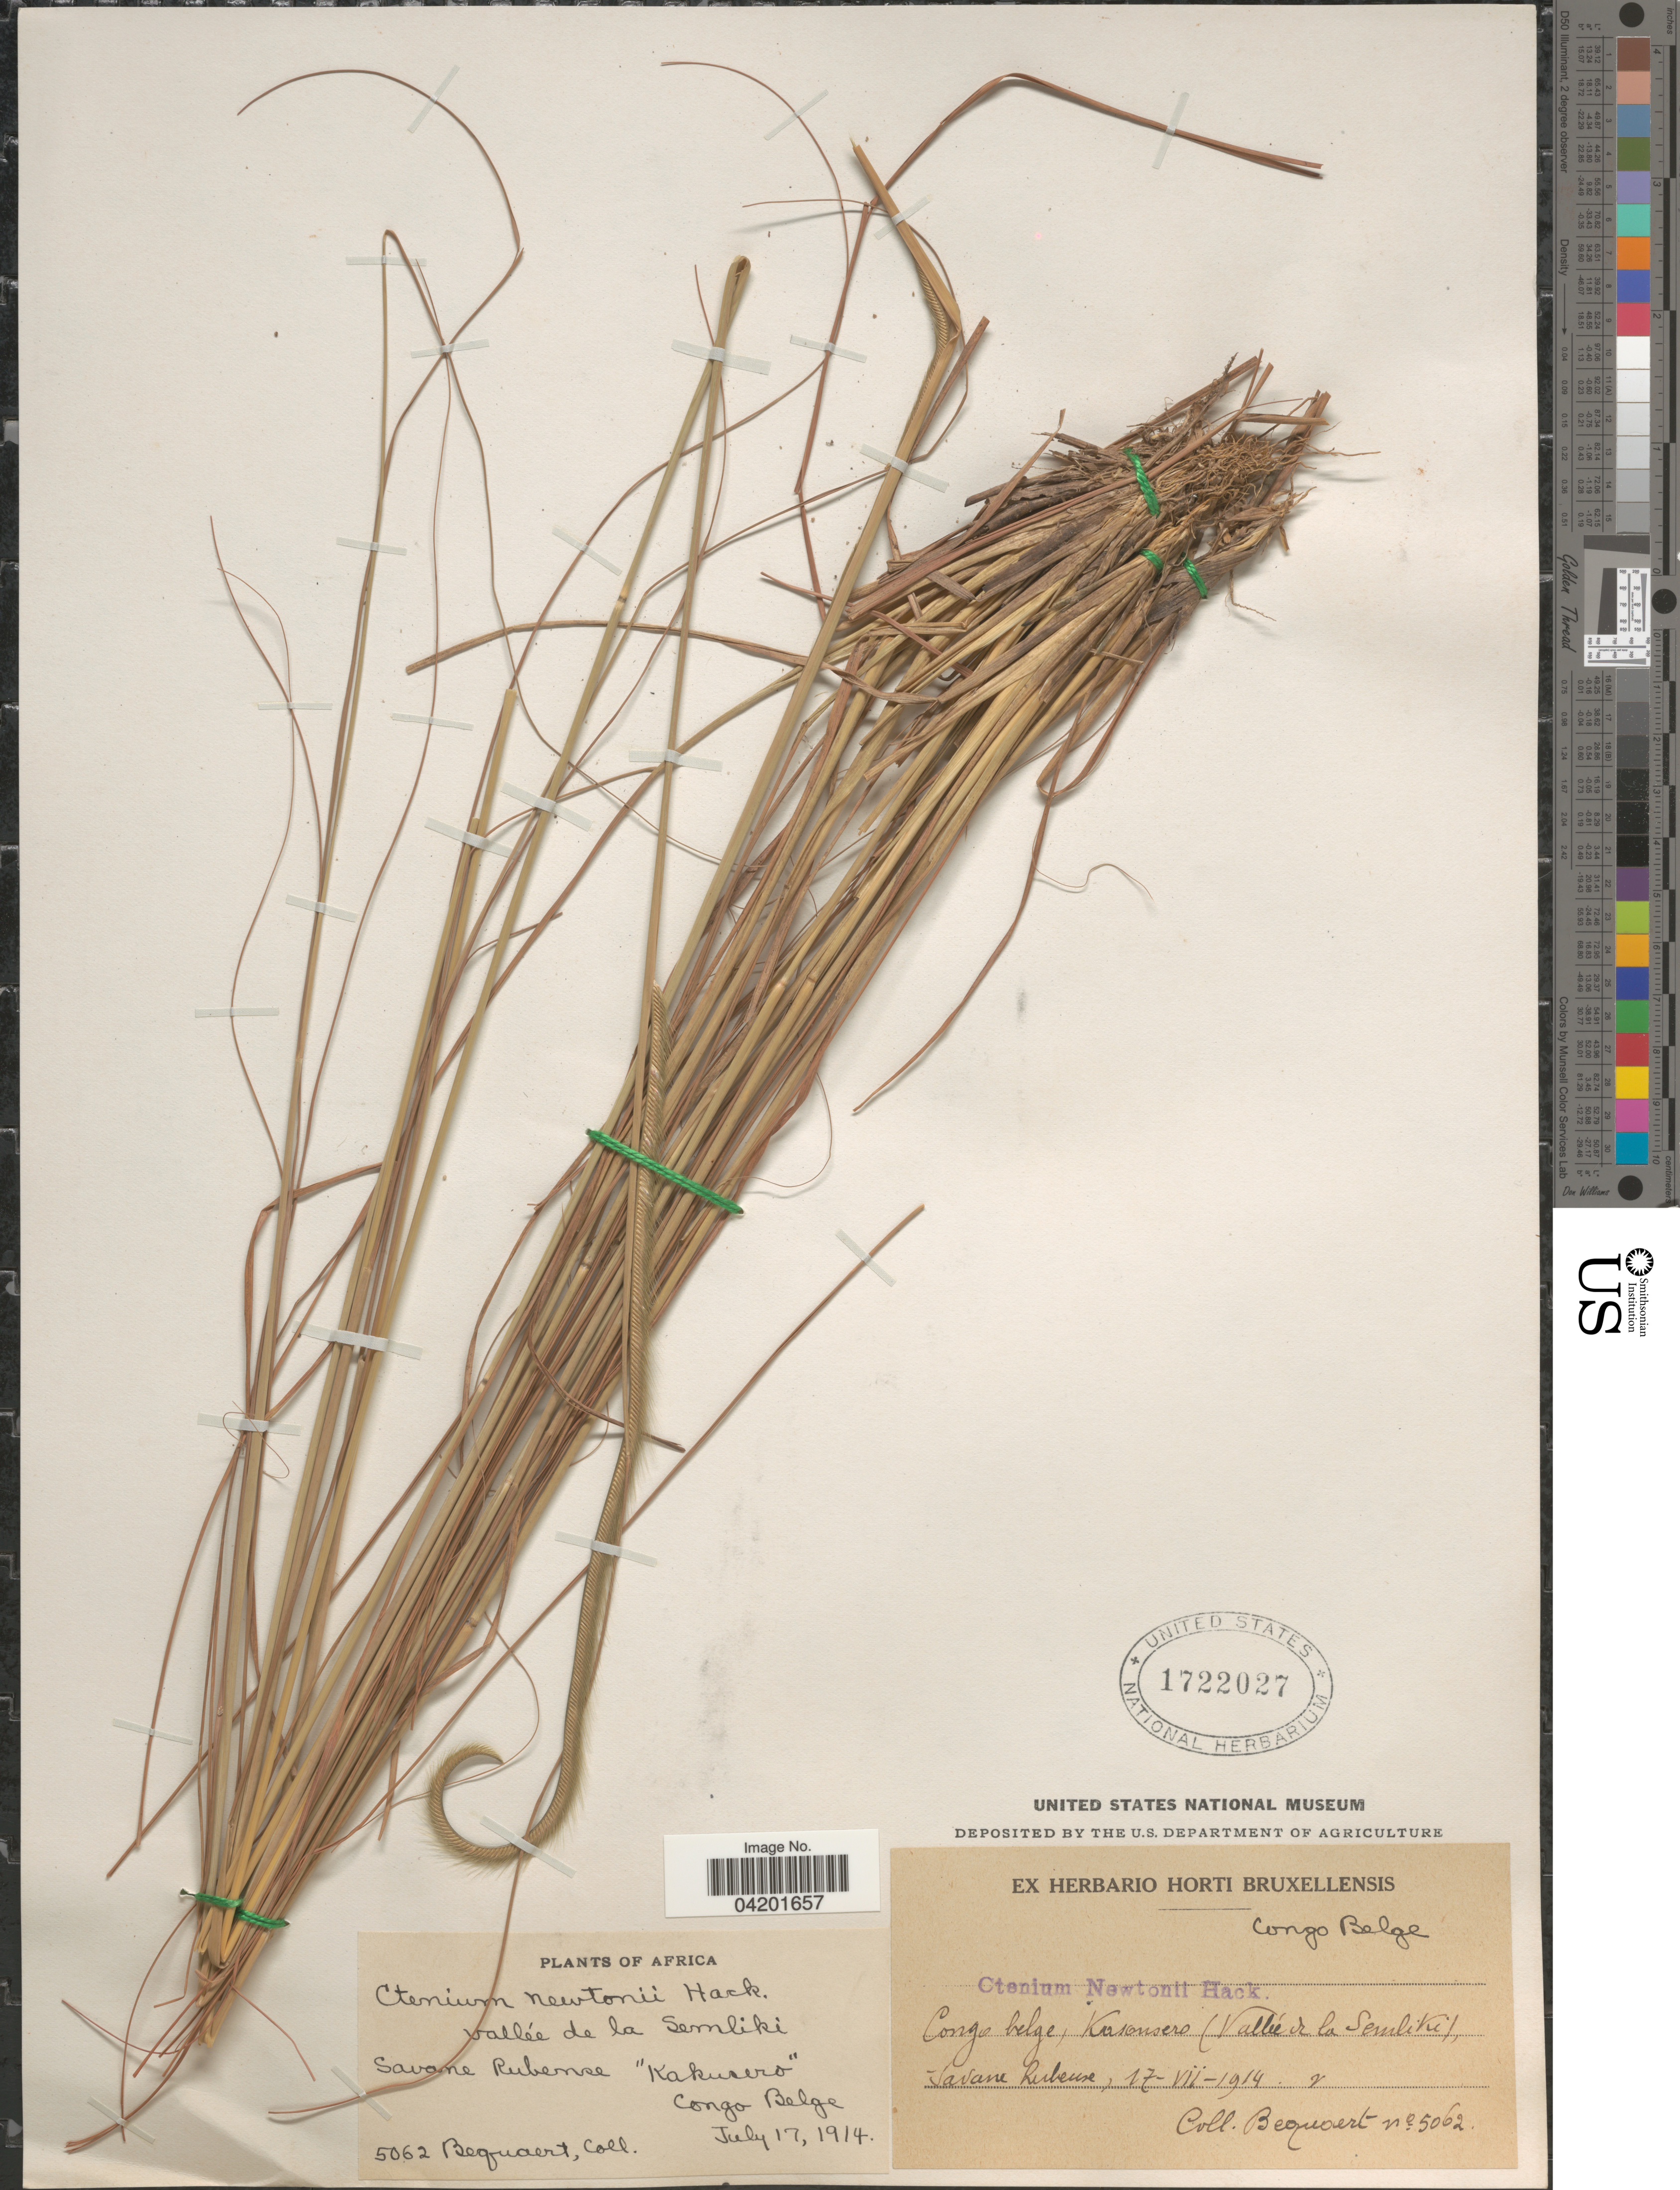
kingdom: Plantae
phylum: Tracheophyta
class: Liliopsida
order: Poales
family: Poaceae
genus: Ctenium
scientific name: Ctenium newtonii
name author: Hack.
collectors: Bequaert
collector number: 5062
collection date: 1914-07-17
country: Congo, Democratic Republic of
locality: Savane Rubense. Kakusero (Vallée de la Semlike). Congo Belge.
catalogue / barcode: US 1722027